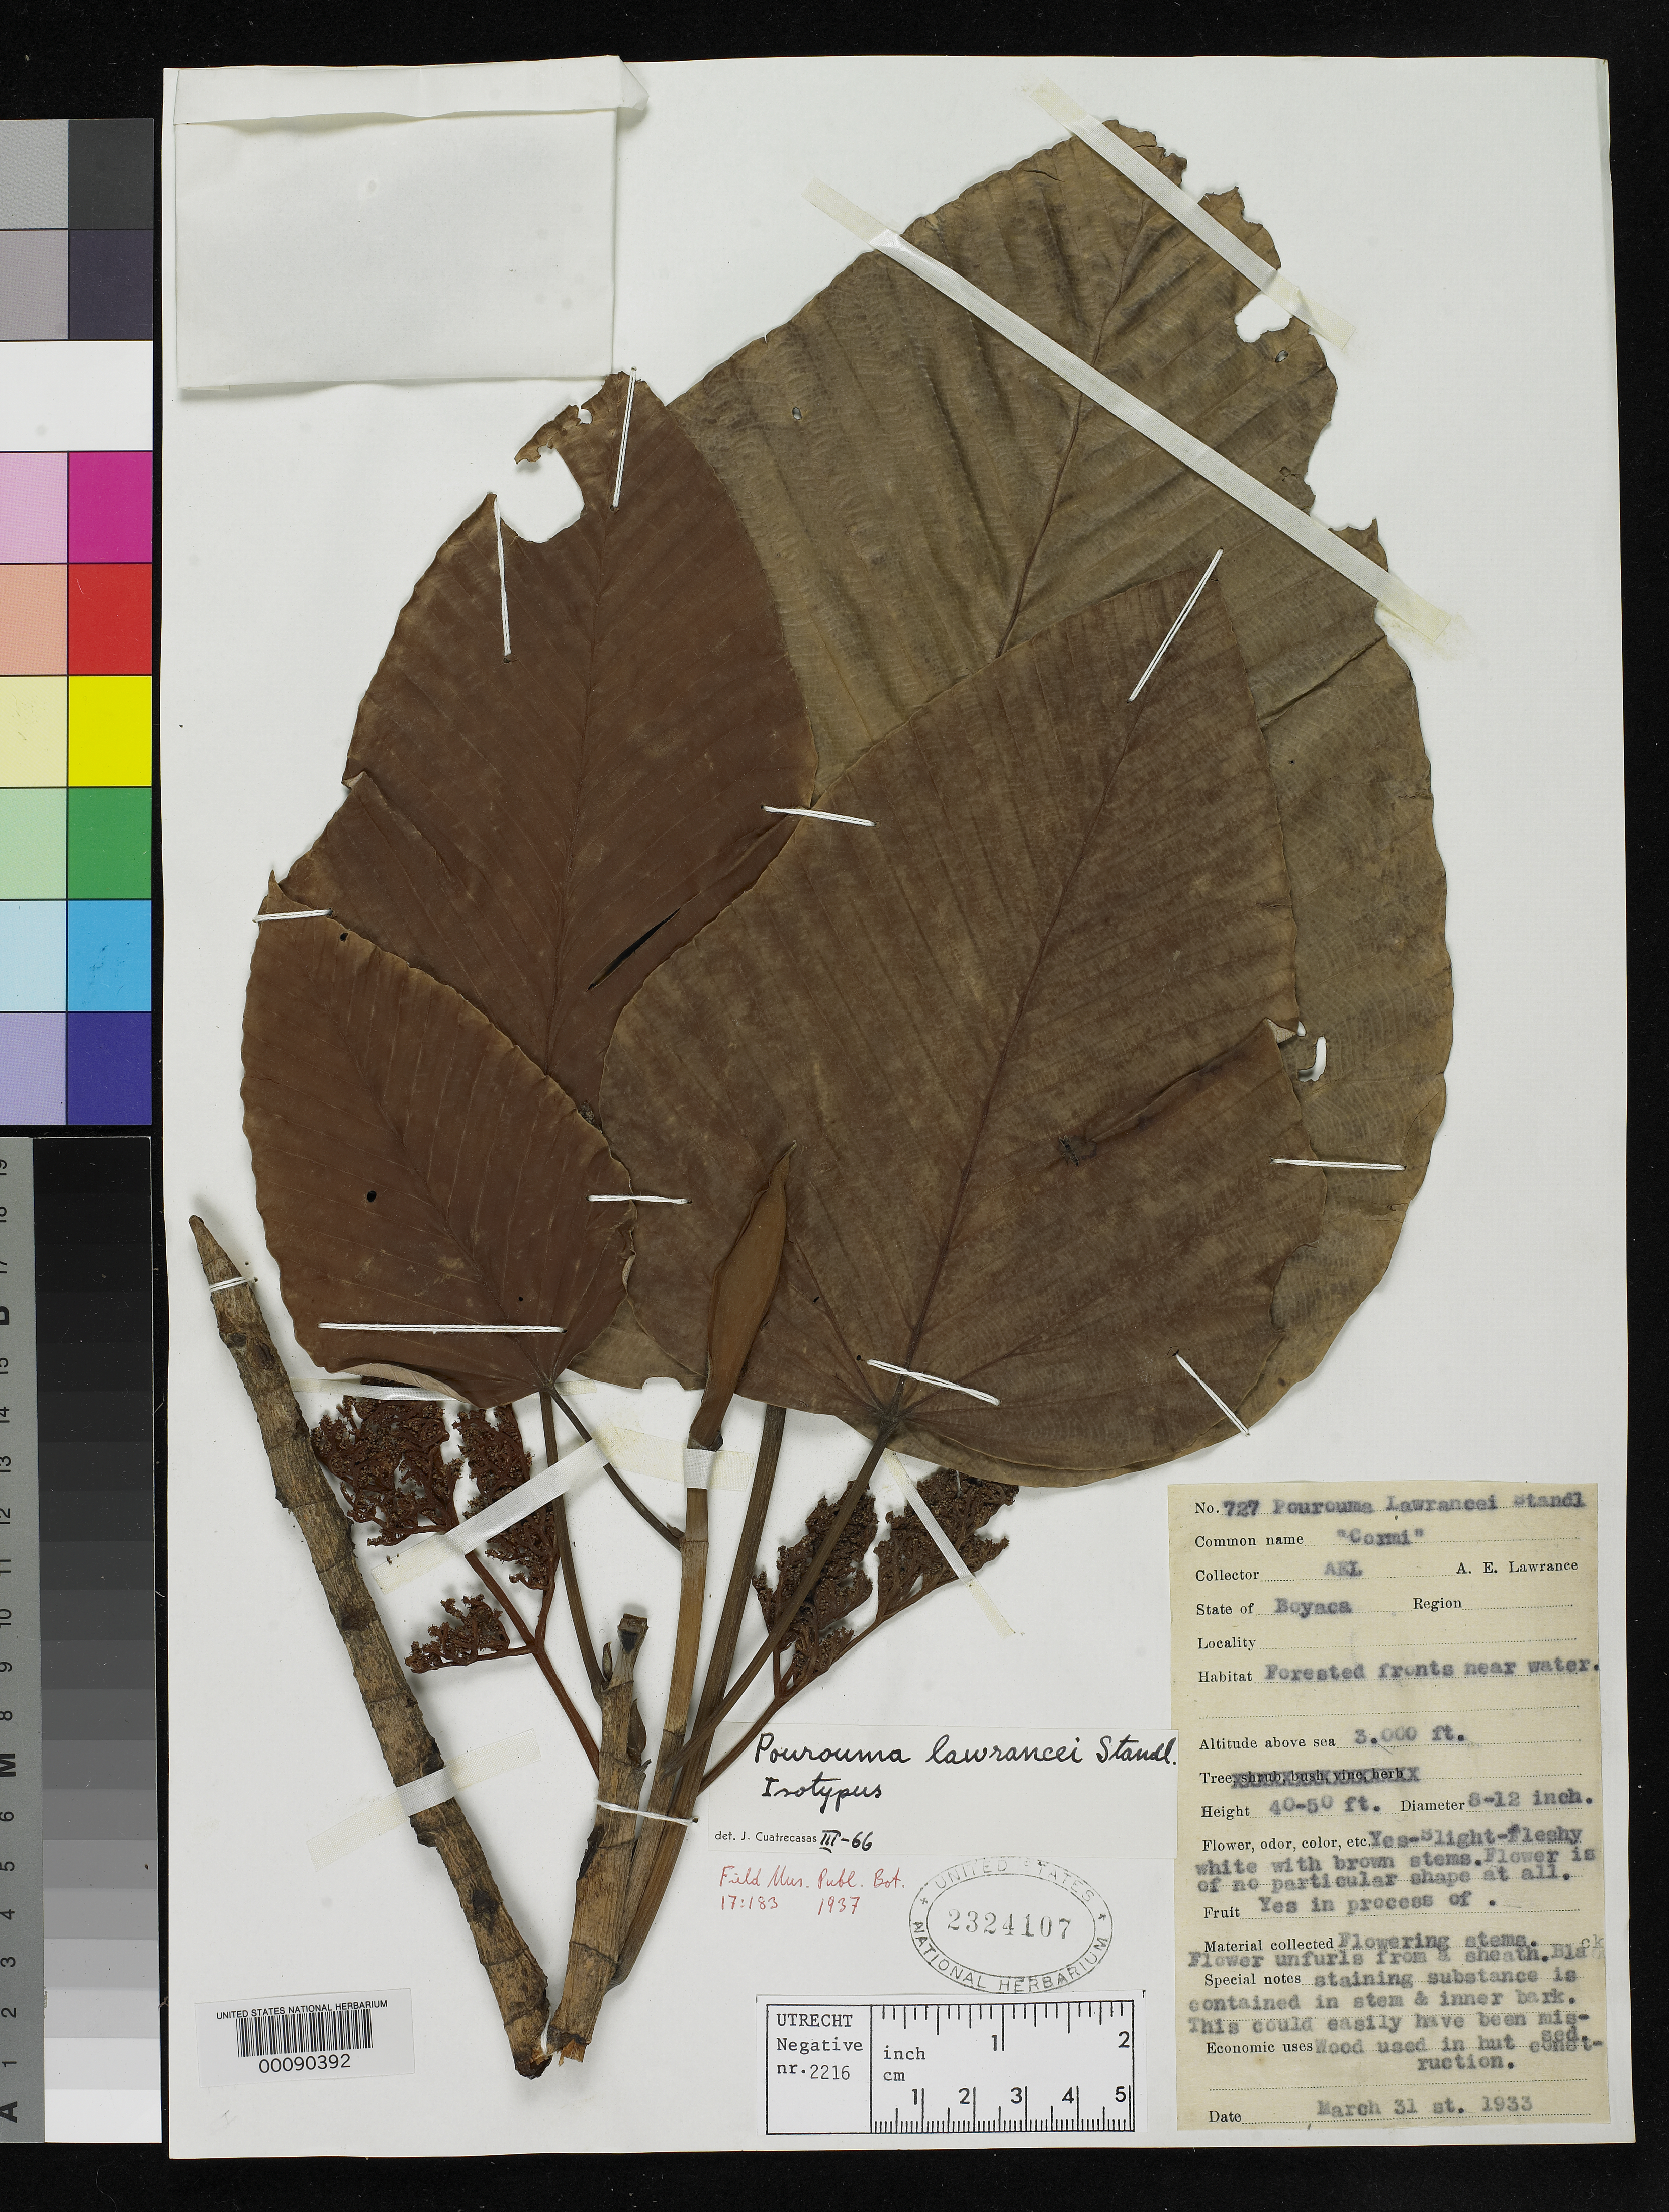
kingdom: Plantae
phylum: Tracheophyta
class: Magnoliopsida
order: Rosales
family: Urticaceae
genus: Pourouma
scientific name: Pourouma lawrancei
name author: Standl.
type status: Isotype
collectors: A. Lawrance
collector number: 727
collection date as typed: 31 Mar 1933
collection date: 1933-03-31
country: Colombia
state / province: Boyacá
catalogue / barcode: US 2324107